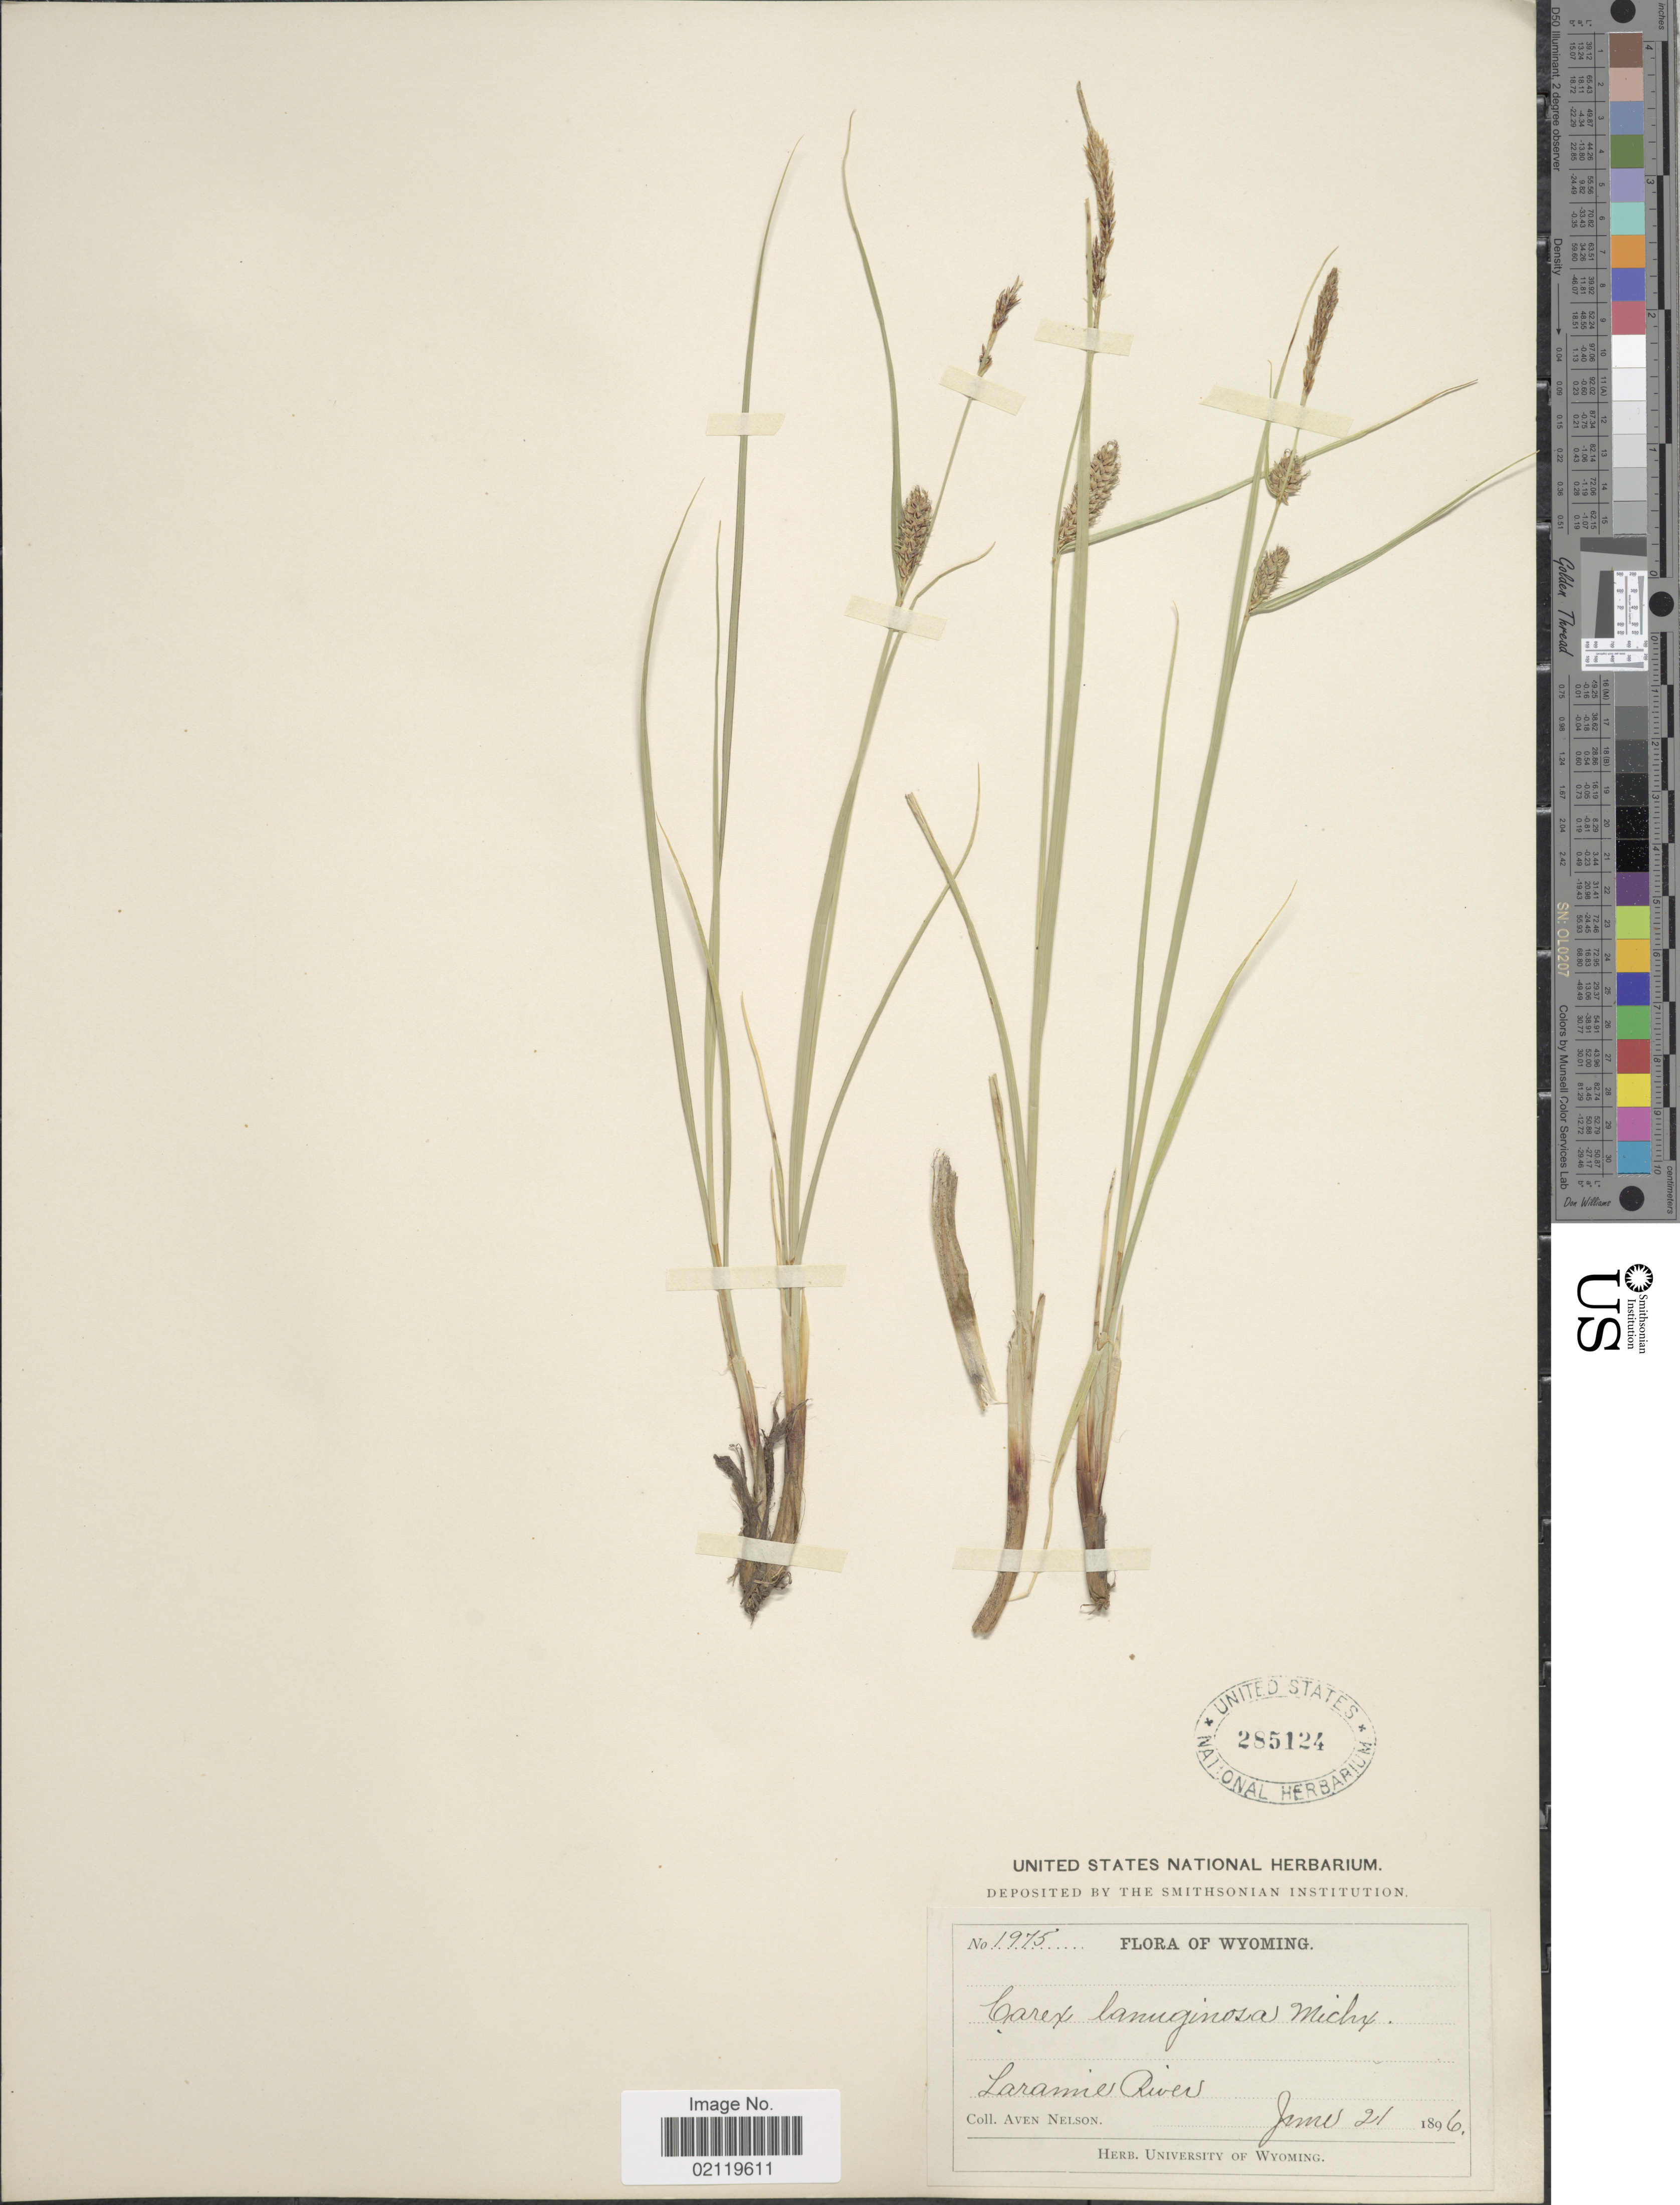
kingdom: Plantae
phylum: Tracheophyta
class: Liliopsida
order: Poales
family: Cyperaceae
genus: Carex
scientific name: Carex pellita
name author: Muhl. ex Willd.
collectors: A. Nelson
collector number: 1975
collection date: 1896-06-21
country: United States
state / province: Wyoming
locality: Laramie River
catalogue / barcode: US 285124